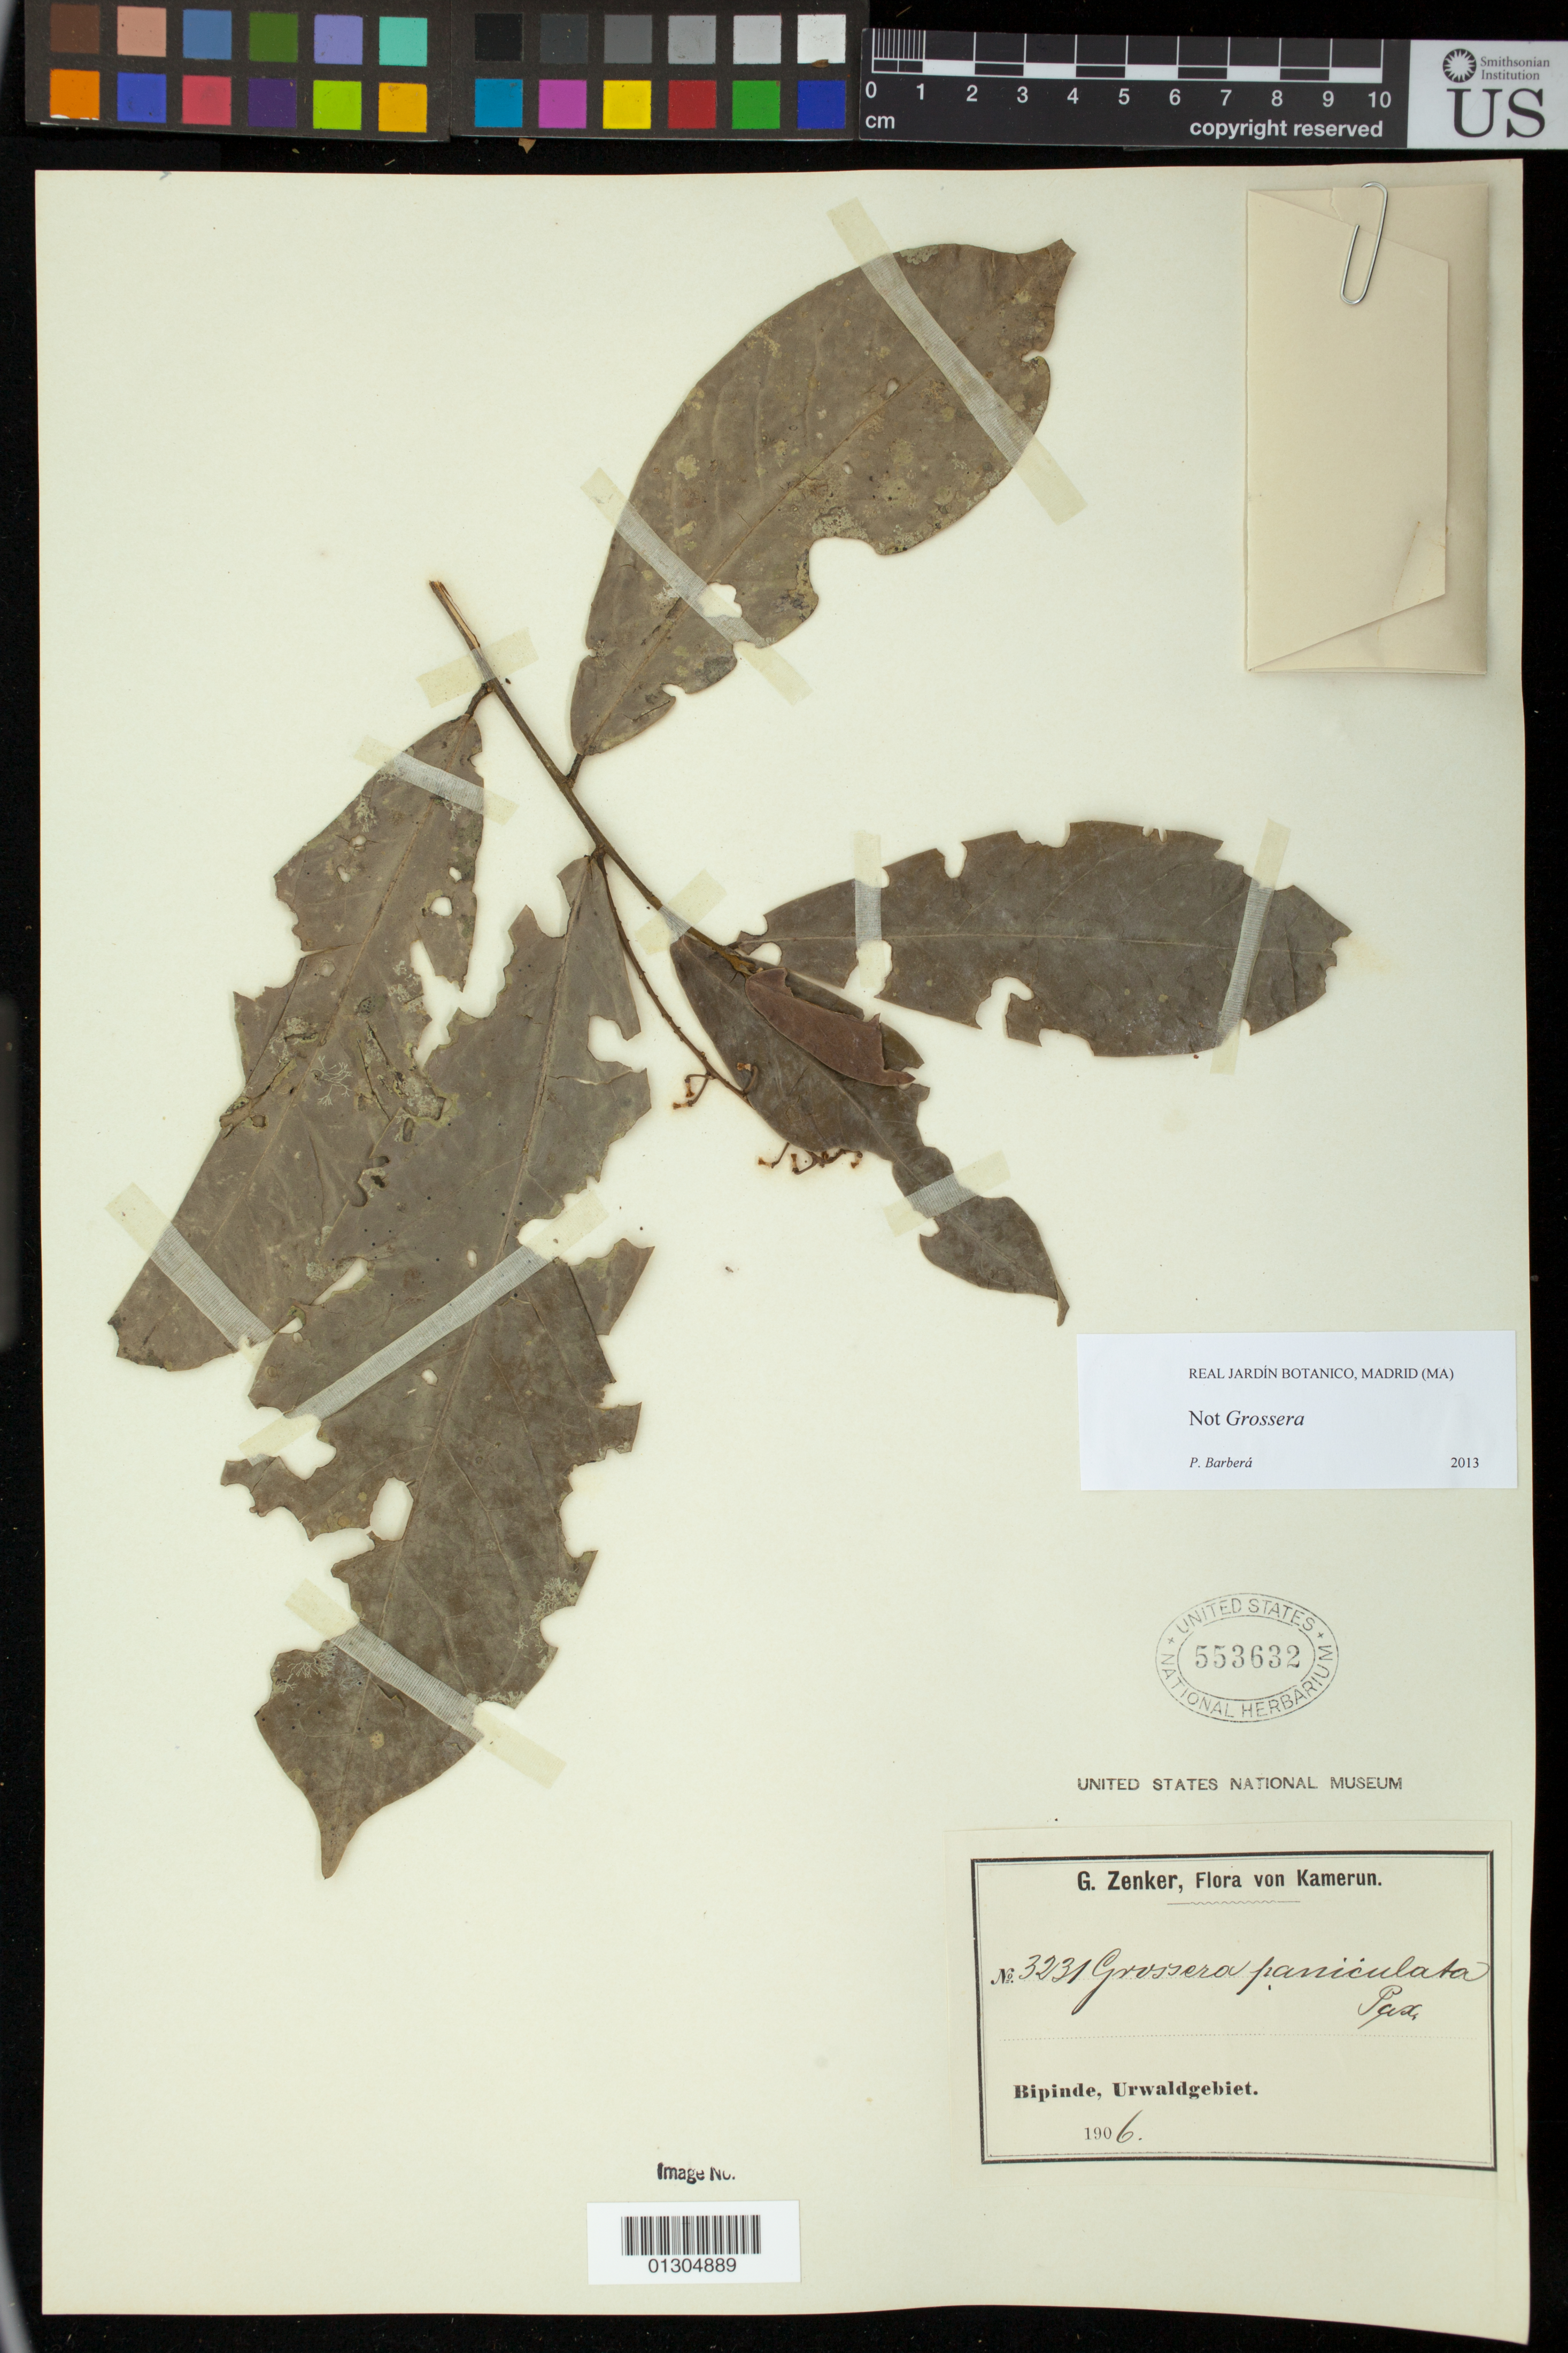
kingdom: Plantae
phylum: Tracheophyta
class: Magnoliopsida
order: Malpighiales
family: Euphorbiaceae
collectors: G. A. Zenker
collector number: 3231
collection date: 1906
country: Cameroon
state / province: Sud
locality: Bipinde, Urwaldgebiet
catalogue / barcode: US 553632